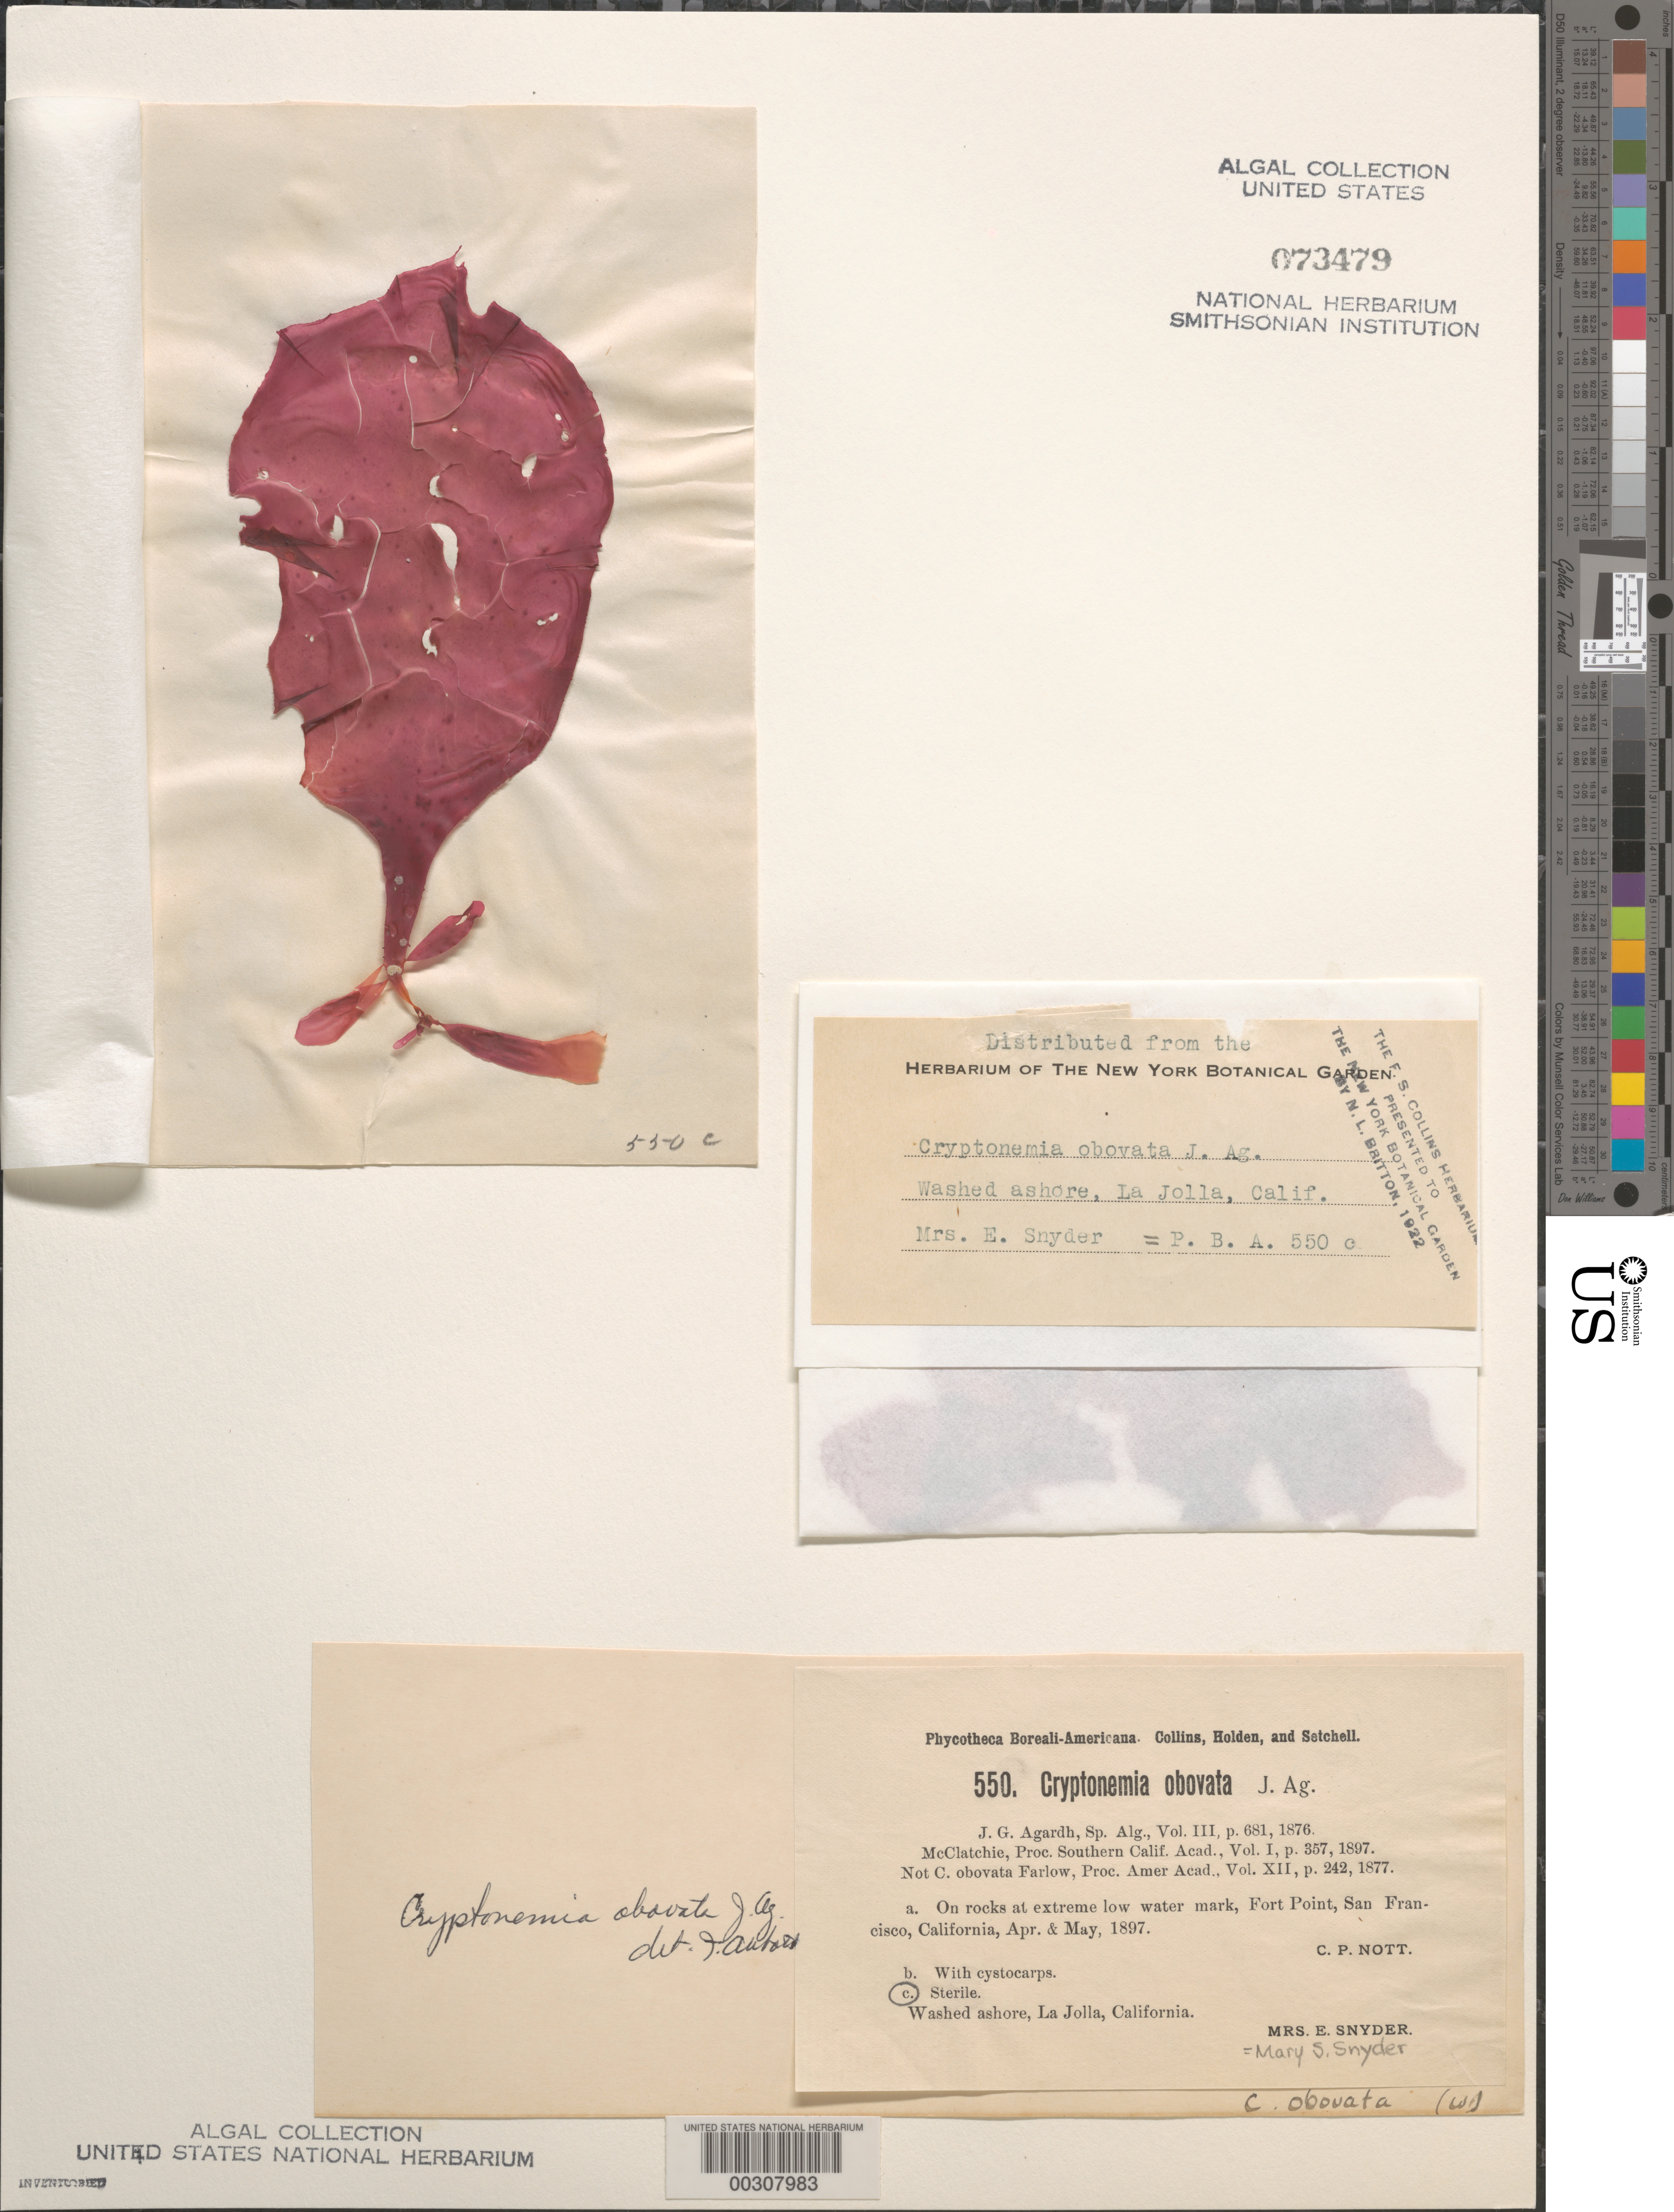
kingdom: Plantae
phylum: Rhodophyta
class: Florideophyceae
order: Halymeniales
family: Halymeniaceae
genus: Cryptonemia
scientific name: Cryptonemia obovata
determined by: Abbott, Isabella A.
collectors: M. Snyder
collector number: PB-A 550c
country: United States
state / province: California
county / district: San Diego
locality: La Jolla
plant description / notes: Collins, Holden & Setchell, Phycotheca Boreali-Americana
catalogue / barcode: US 73479